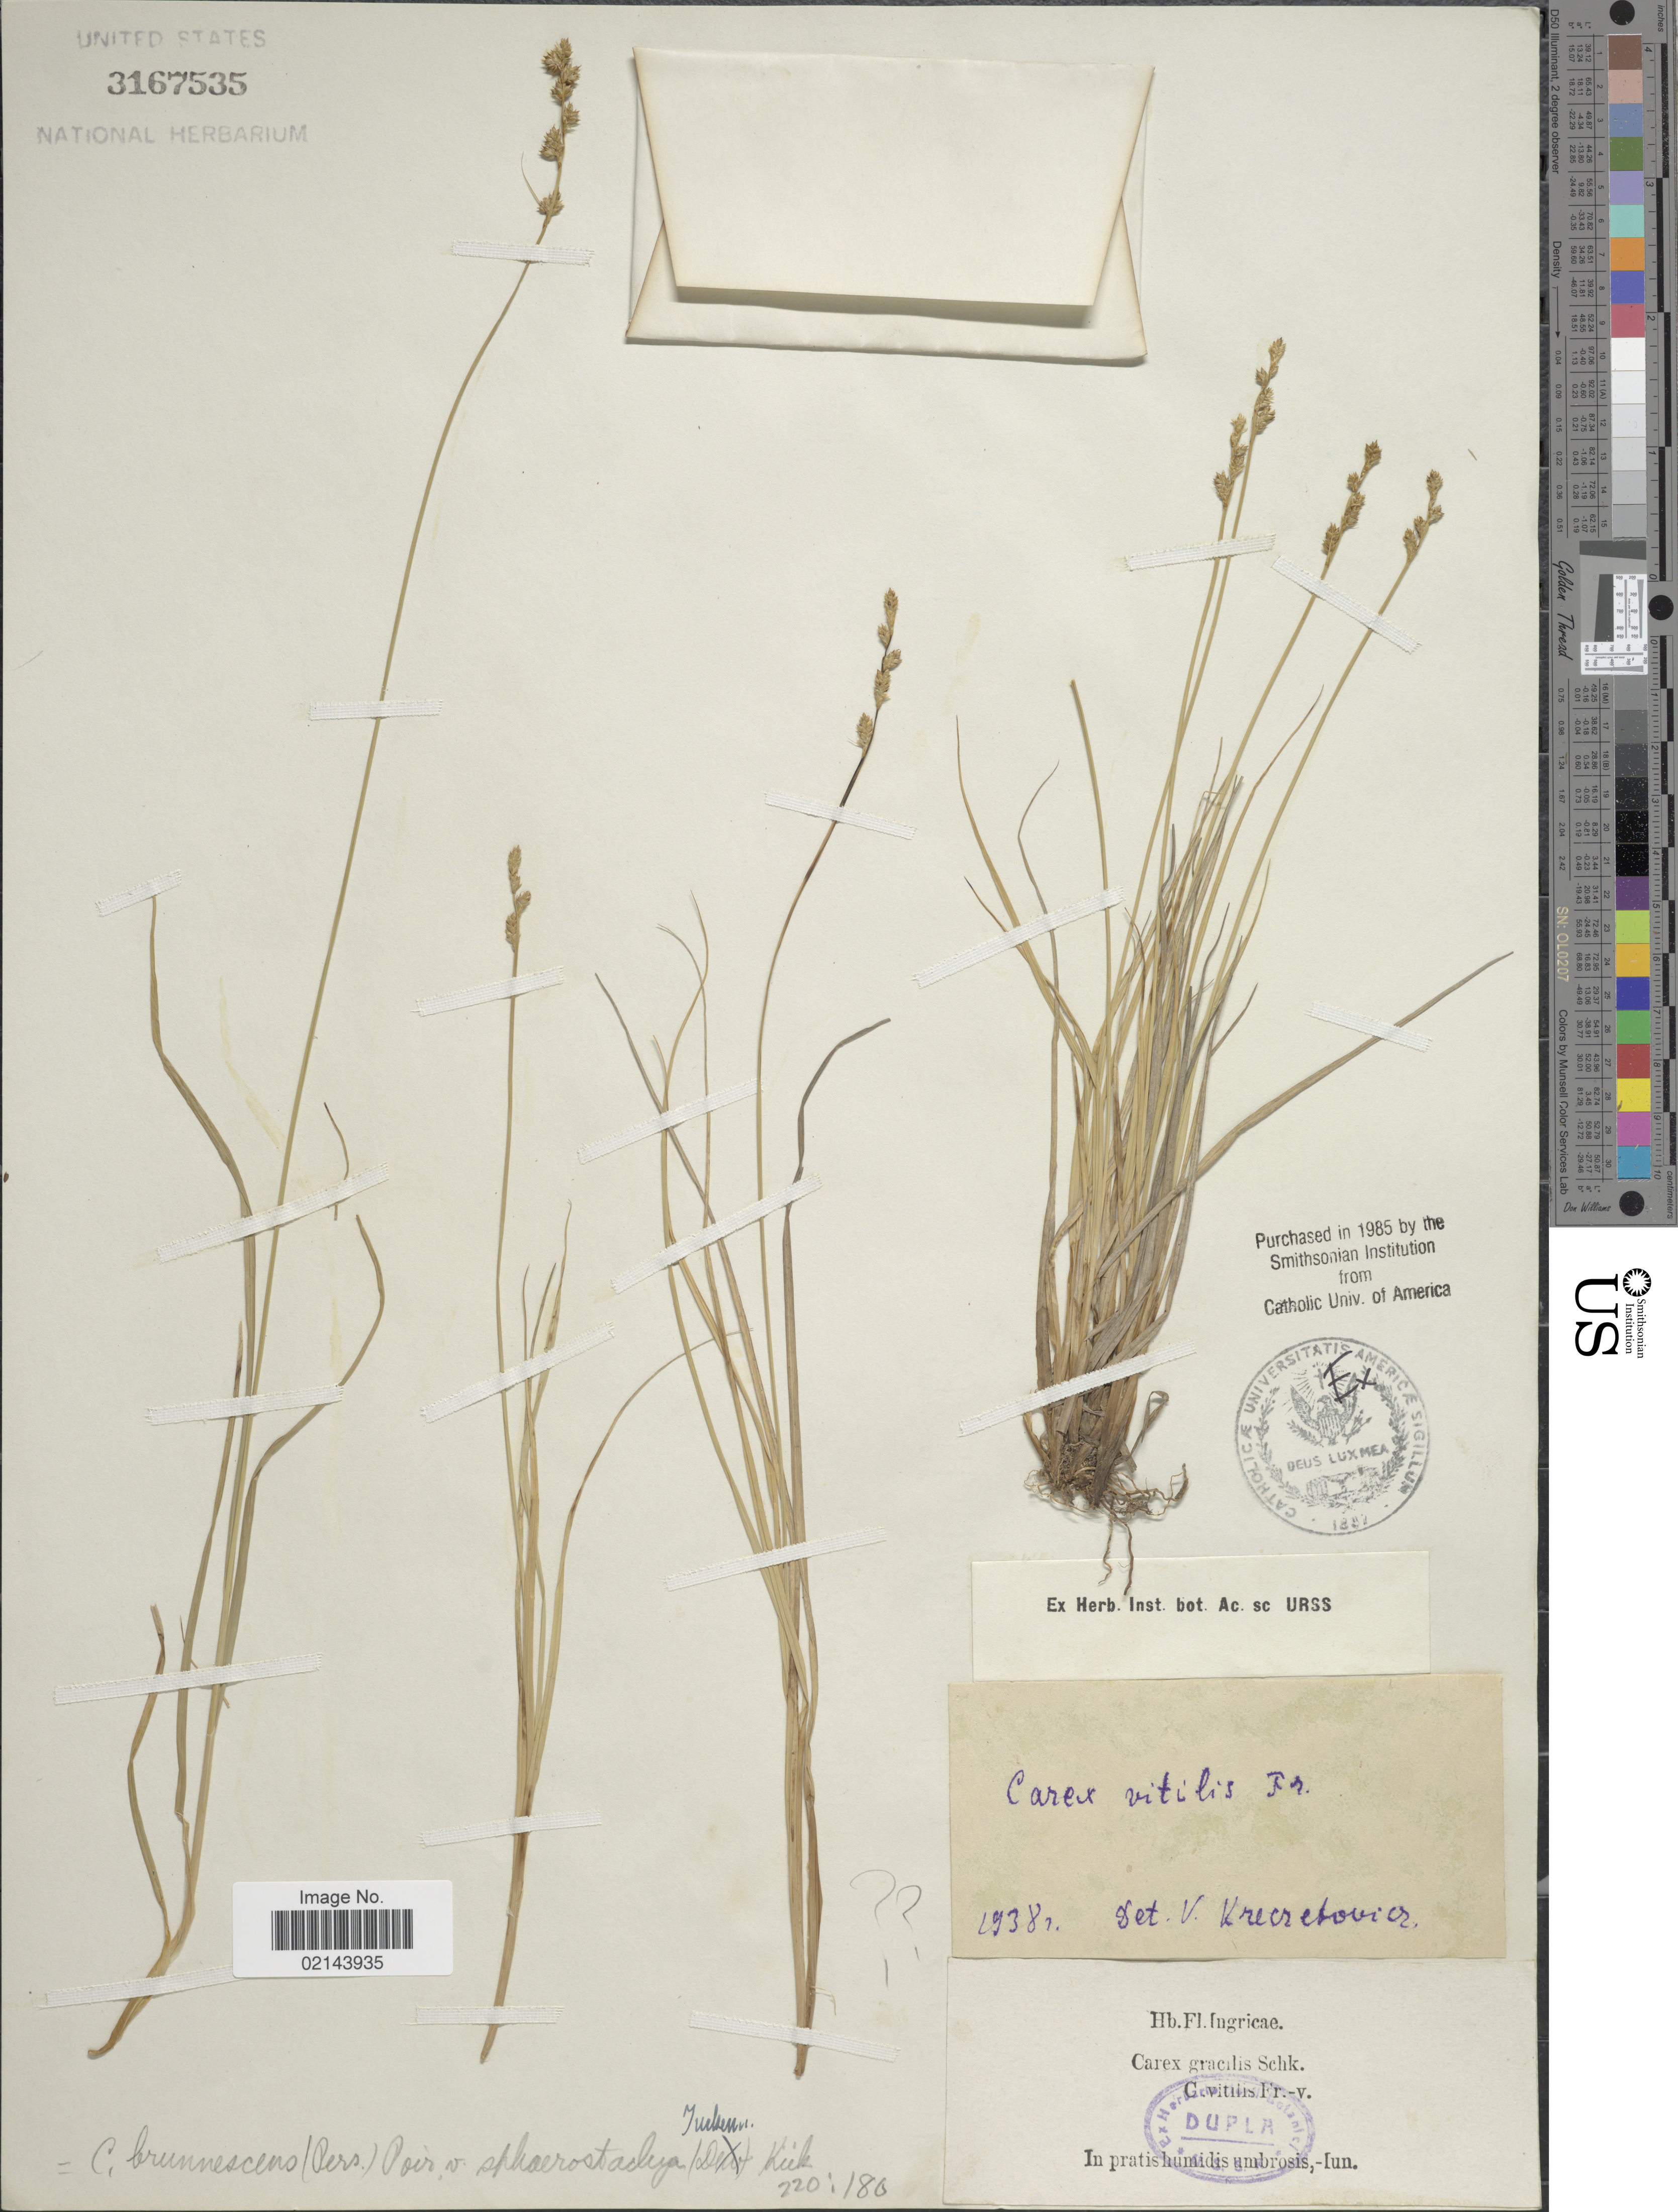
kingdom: Plantae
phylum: Tracheophyta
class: Liliopsida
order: Poales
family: Cyperaceae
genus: Carex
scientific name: Carex brunnescens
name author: (Pers.) Poir.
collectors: Herbarium Florae Ingricae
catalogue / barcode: US 3167535